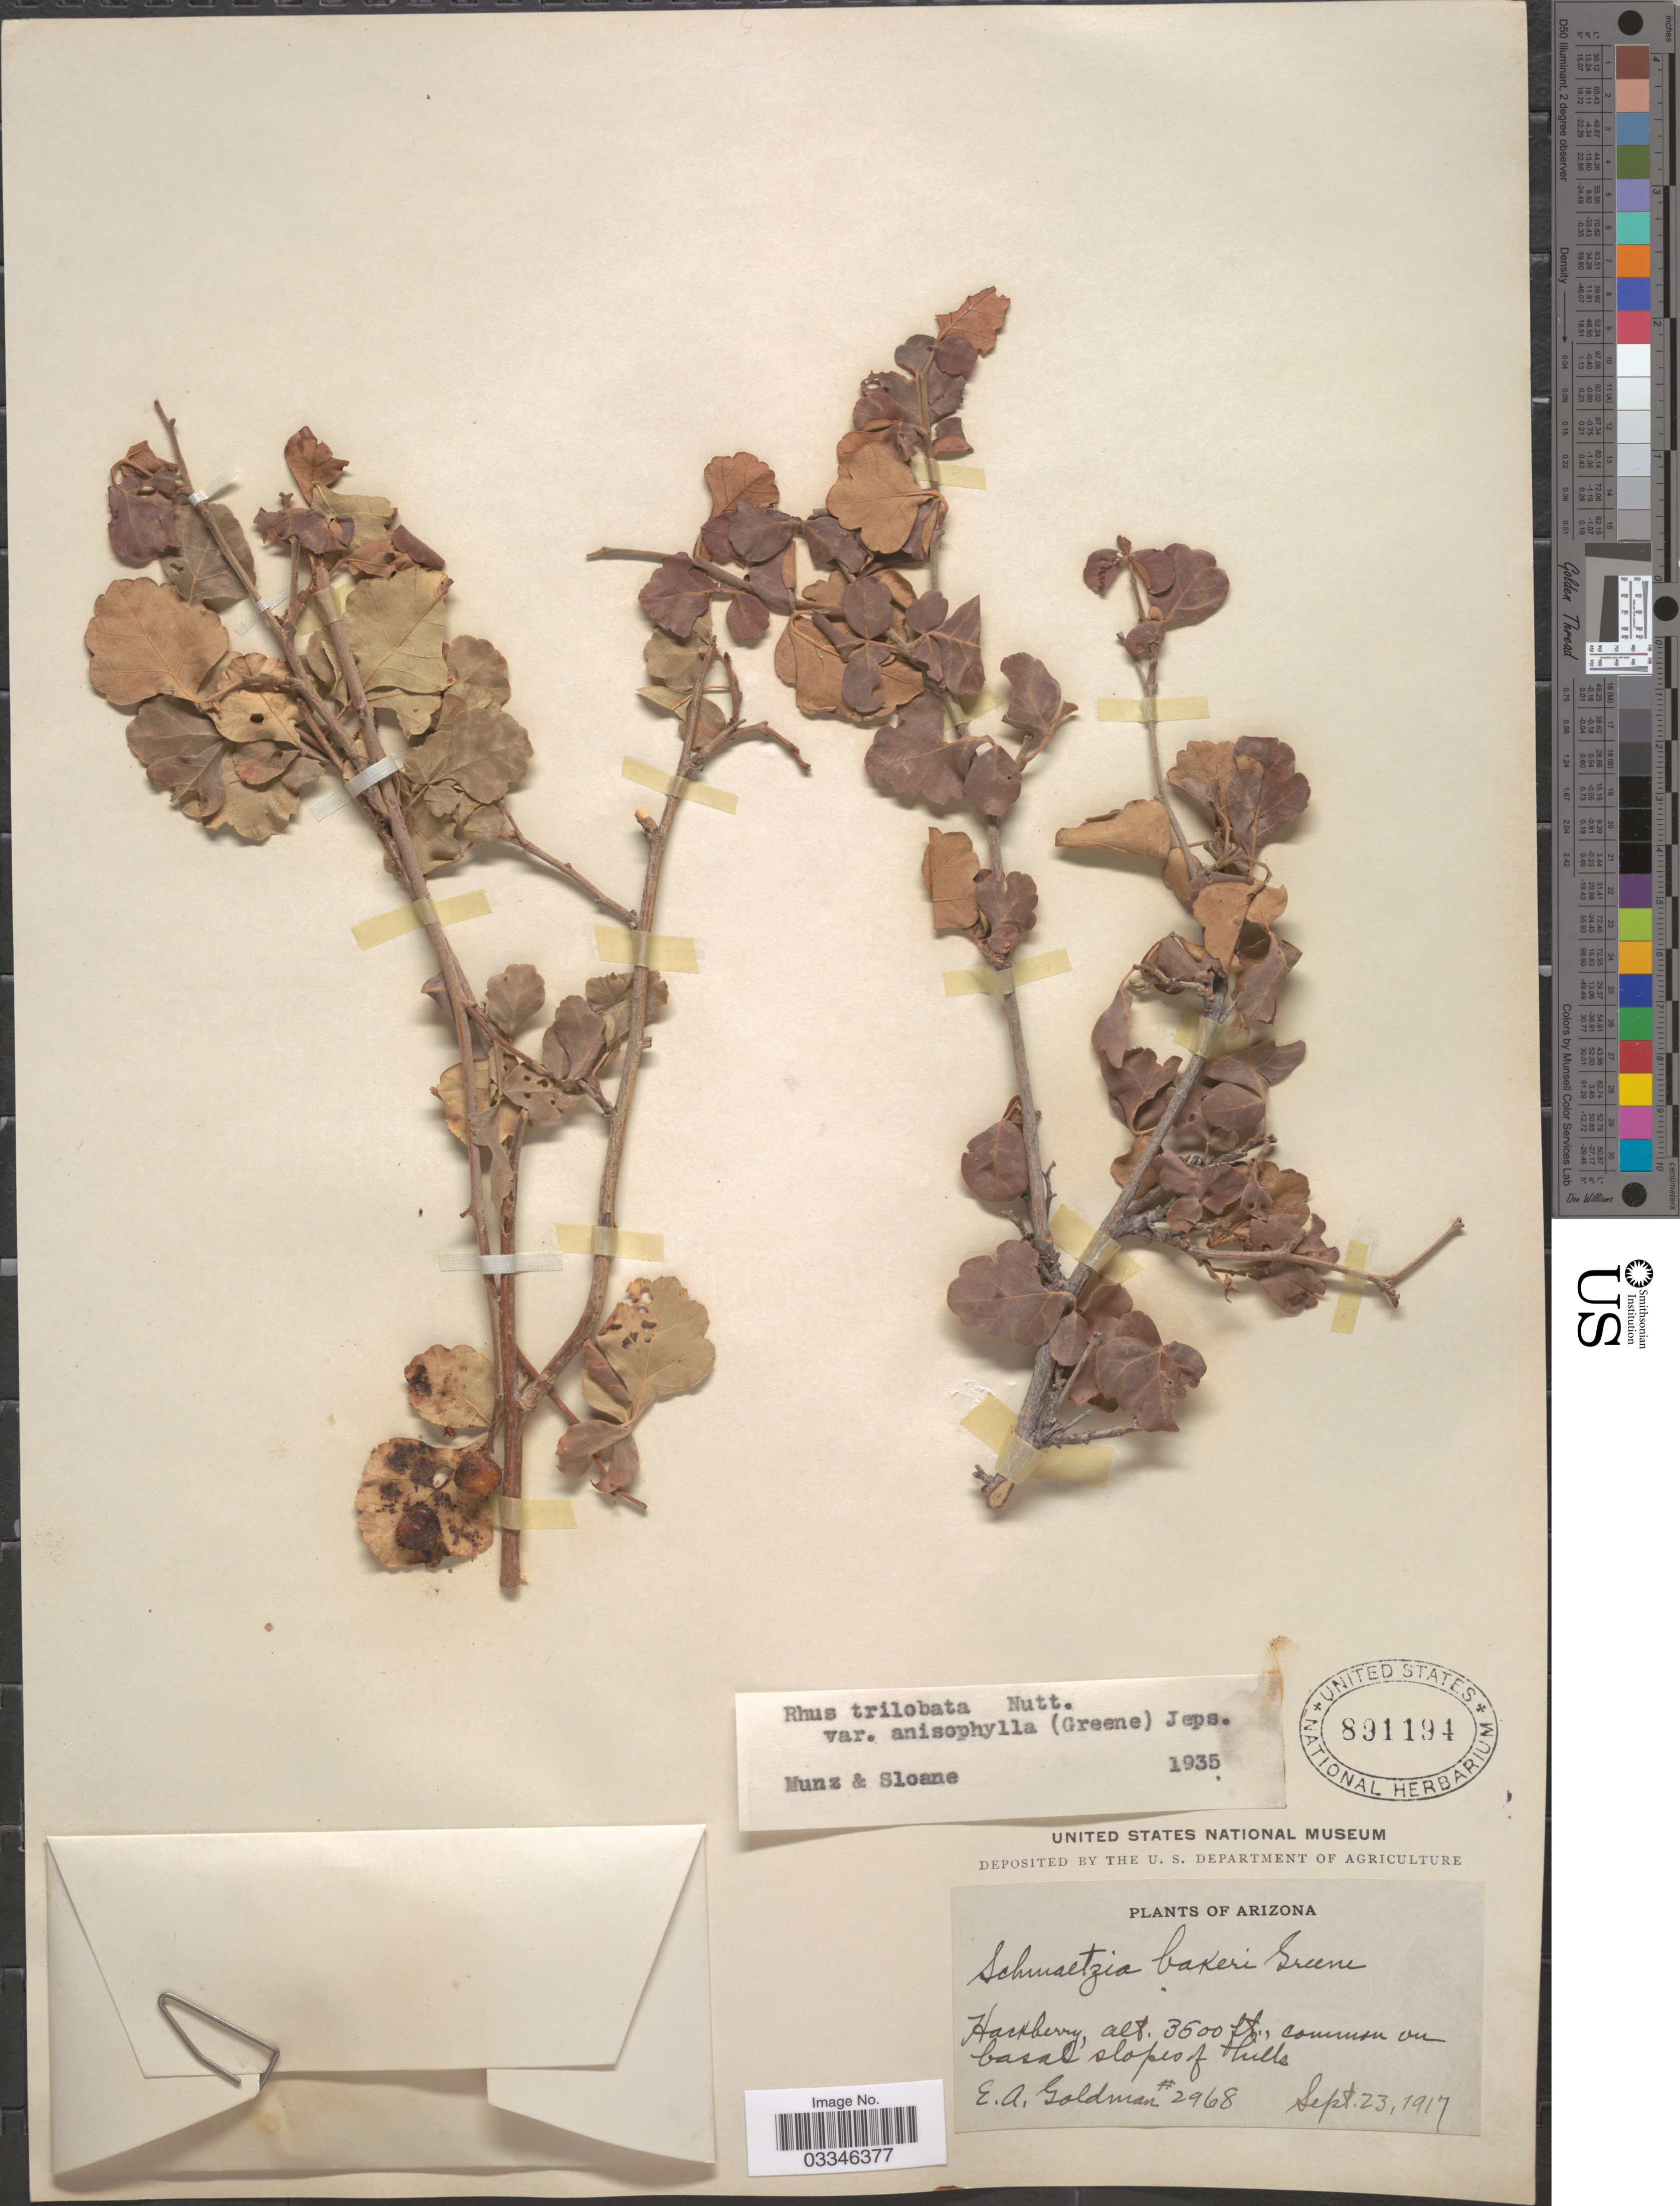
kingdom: Plantae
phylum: Tracheophyta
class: Magnoliopsida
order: Sapindales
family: Anacardiaceae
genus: Rhus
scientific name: Rhus trilobata var. anisophylla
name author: (Greene) Jeps.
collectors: E. A. Goldman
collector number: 2968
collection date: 1917-09-23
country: United States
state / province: Arizona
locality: Hackberry, common on basal slopes of hills.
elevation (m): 1067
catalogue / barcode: US 891194